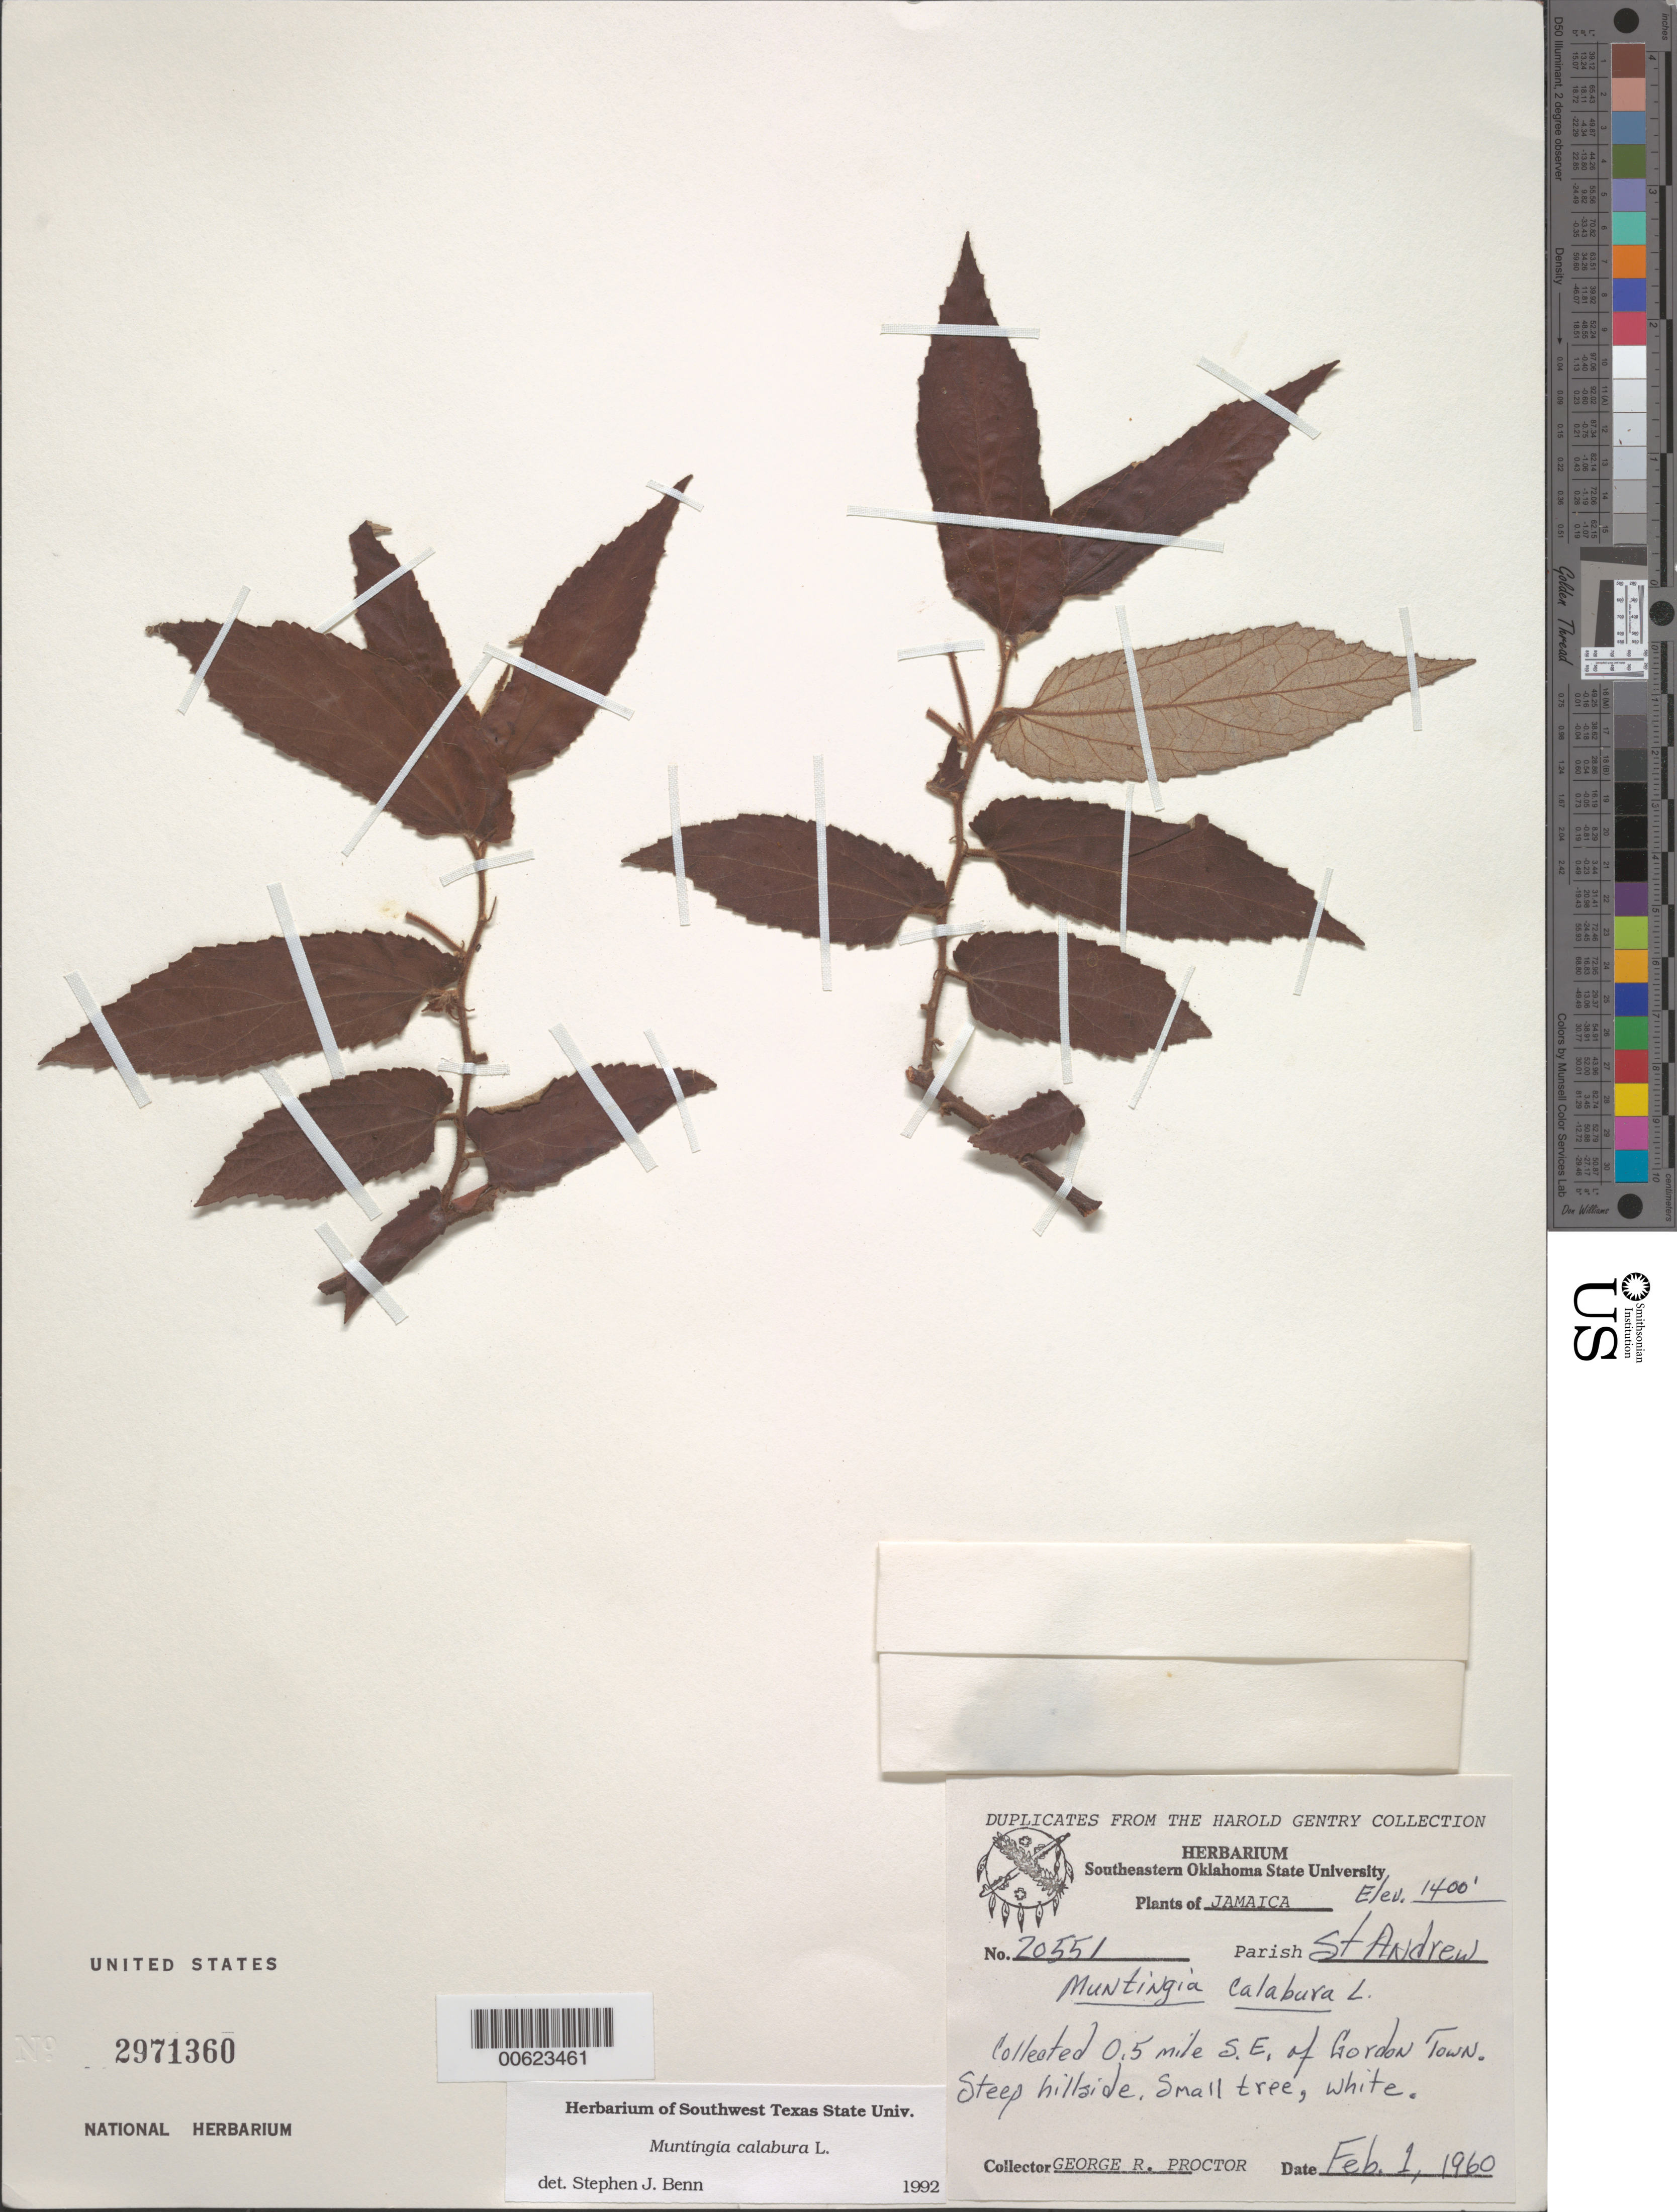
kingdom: Plantae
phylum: Tracheophyta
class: Magnoliopsida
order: Malvales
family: Muntingiaceae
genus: Muntingia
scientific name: Muntingia calabura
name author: L.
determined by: Benn, S. J.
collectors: G. R. Proctor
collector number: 20551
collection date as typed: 01 Feb 1960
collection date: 1960-02-01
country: Jamaica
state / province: Saint Andrew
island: Greater Antilles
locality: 0.5 mile SE of Gordon Town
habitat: Steep hillside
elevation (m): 427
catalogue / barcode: US 2971360